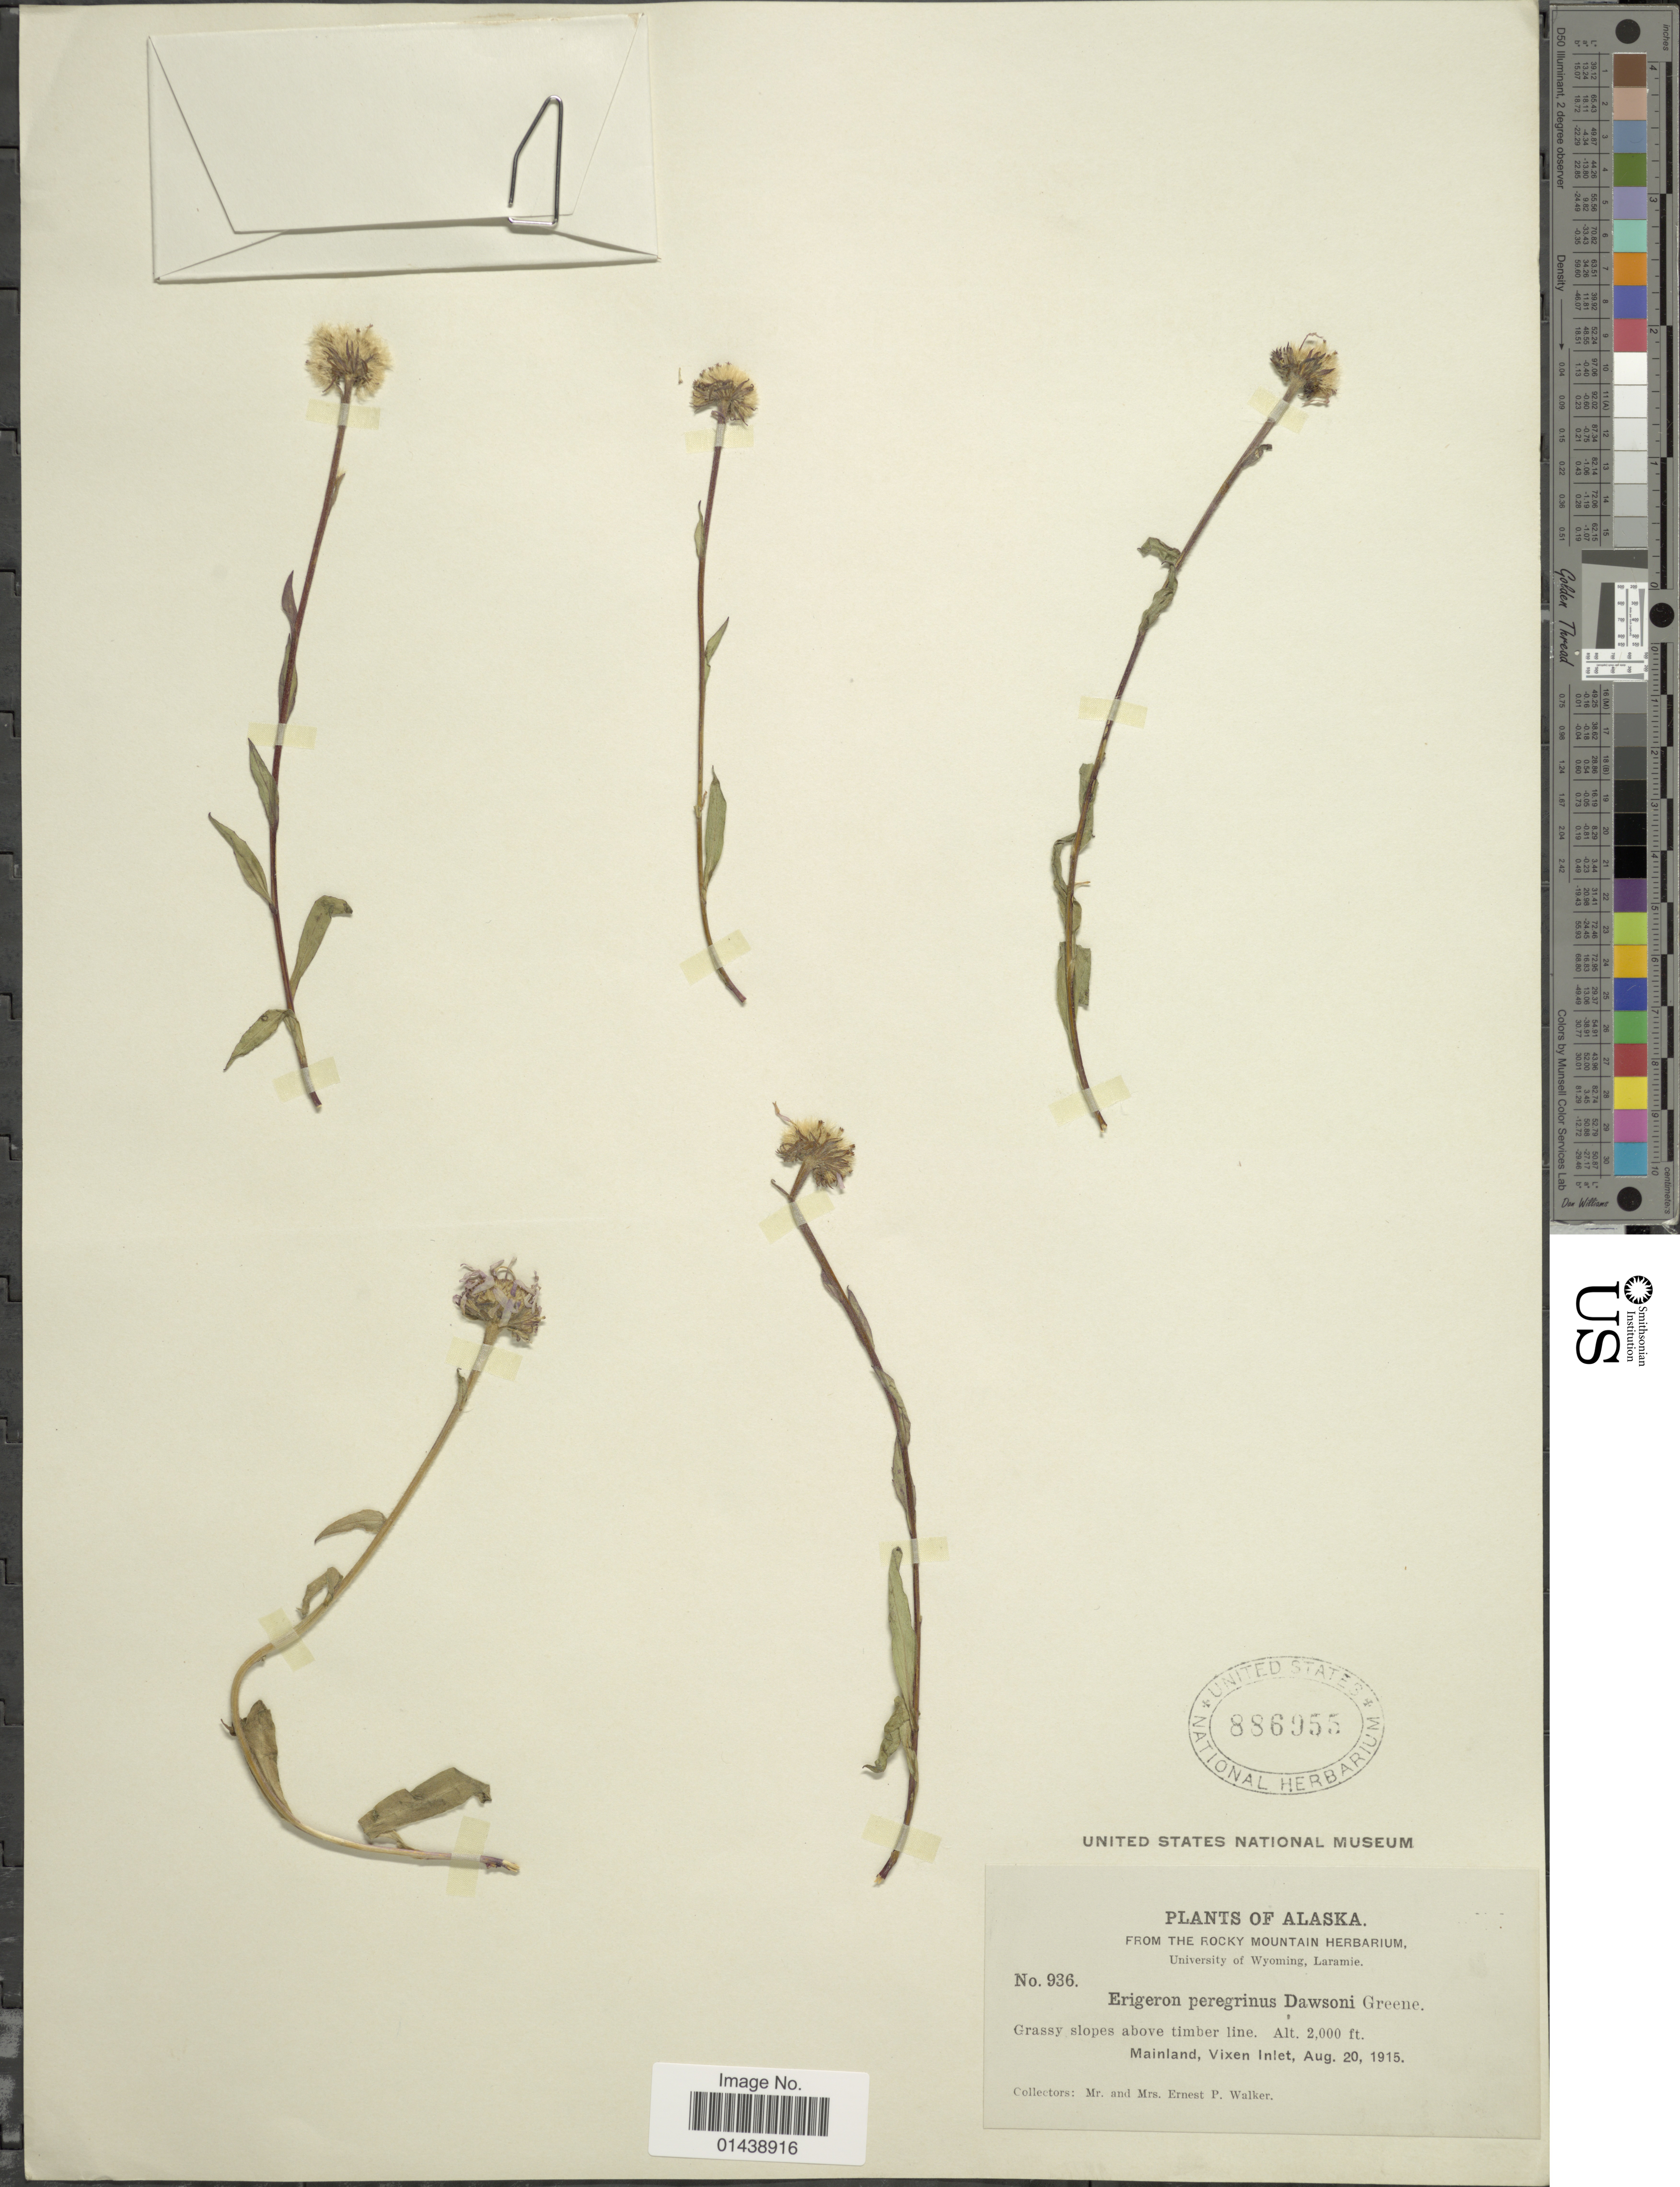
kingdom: Plantae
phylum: Tracheophyta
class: Magnoliopsida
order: Asterales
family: Asteraceae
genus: Erigeron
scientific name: Erigeron peregrinus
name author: (Banks ex Pursh) Greene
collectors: E. P. Walker & E. Walker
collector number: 936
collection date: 1915-08-20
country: United States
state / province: Alaska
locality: Mainland, Vixen Inlet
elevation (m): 610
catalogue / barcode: US 886955